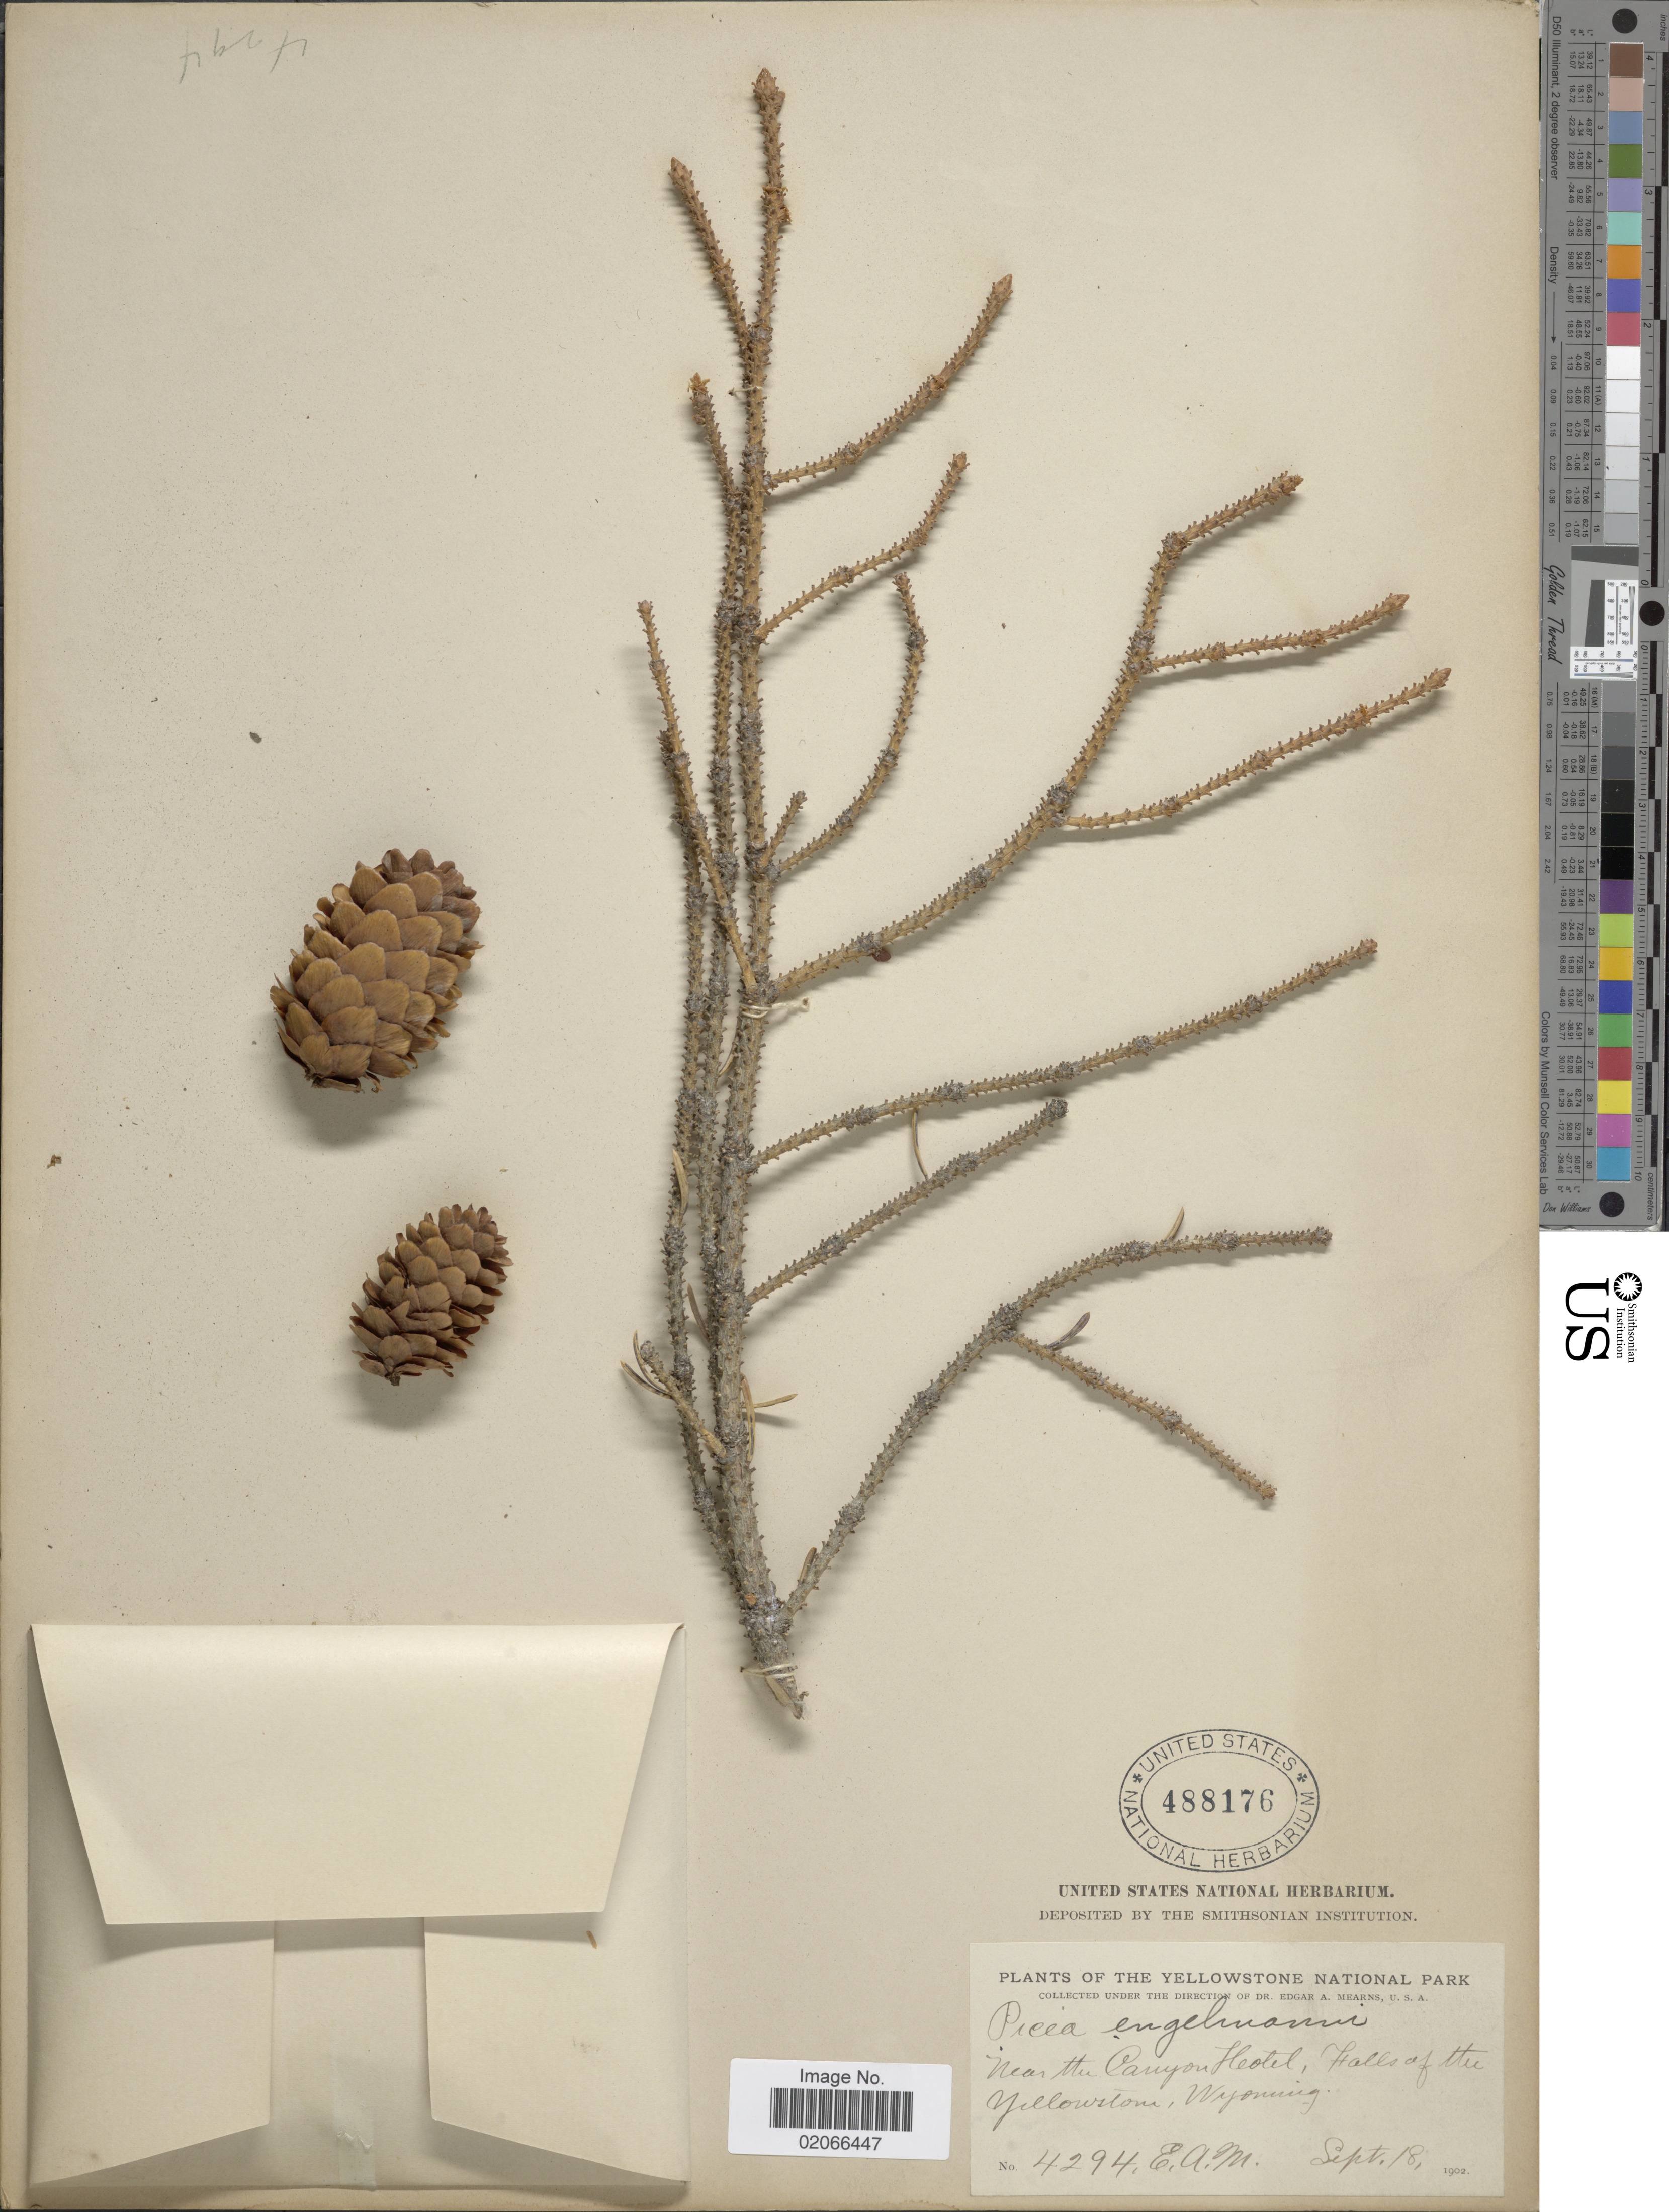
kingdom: Plantae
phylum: Tracheophyta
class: Pinopsida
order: Pinales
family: Pinaceae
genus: Picea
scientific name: Picea engelmannii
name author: Parry ex Engelm.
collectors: E. A. Mearns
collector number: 4294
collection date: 1902-09-18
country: United States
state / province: Wyoming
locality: Yellowstone National Park, near the Canyon Hotel, Falls of the Yellowstone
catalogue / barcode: US 488176